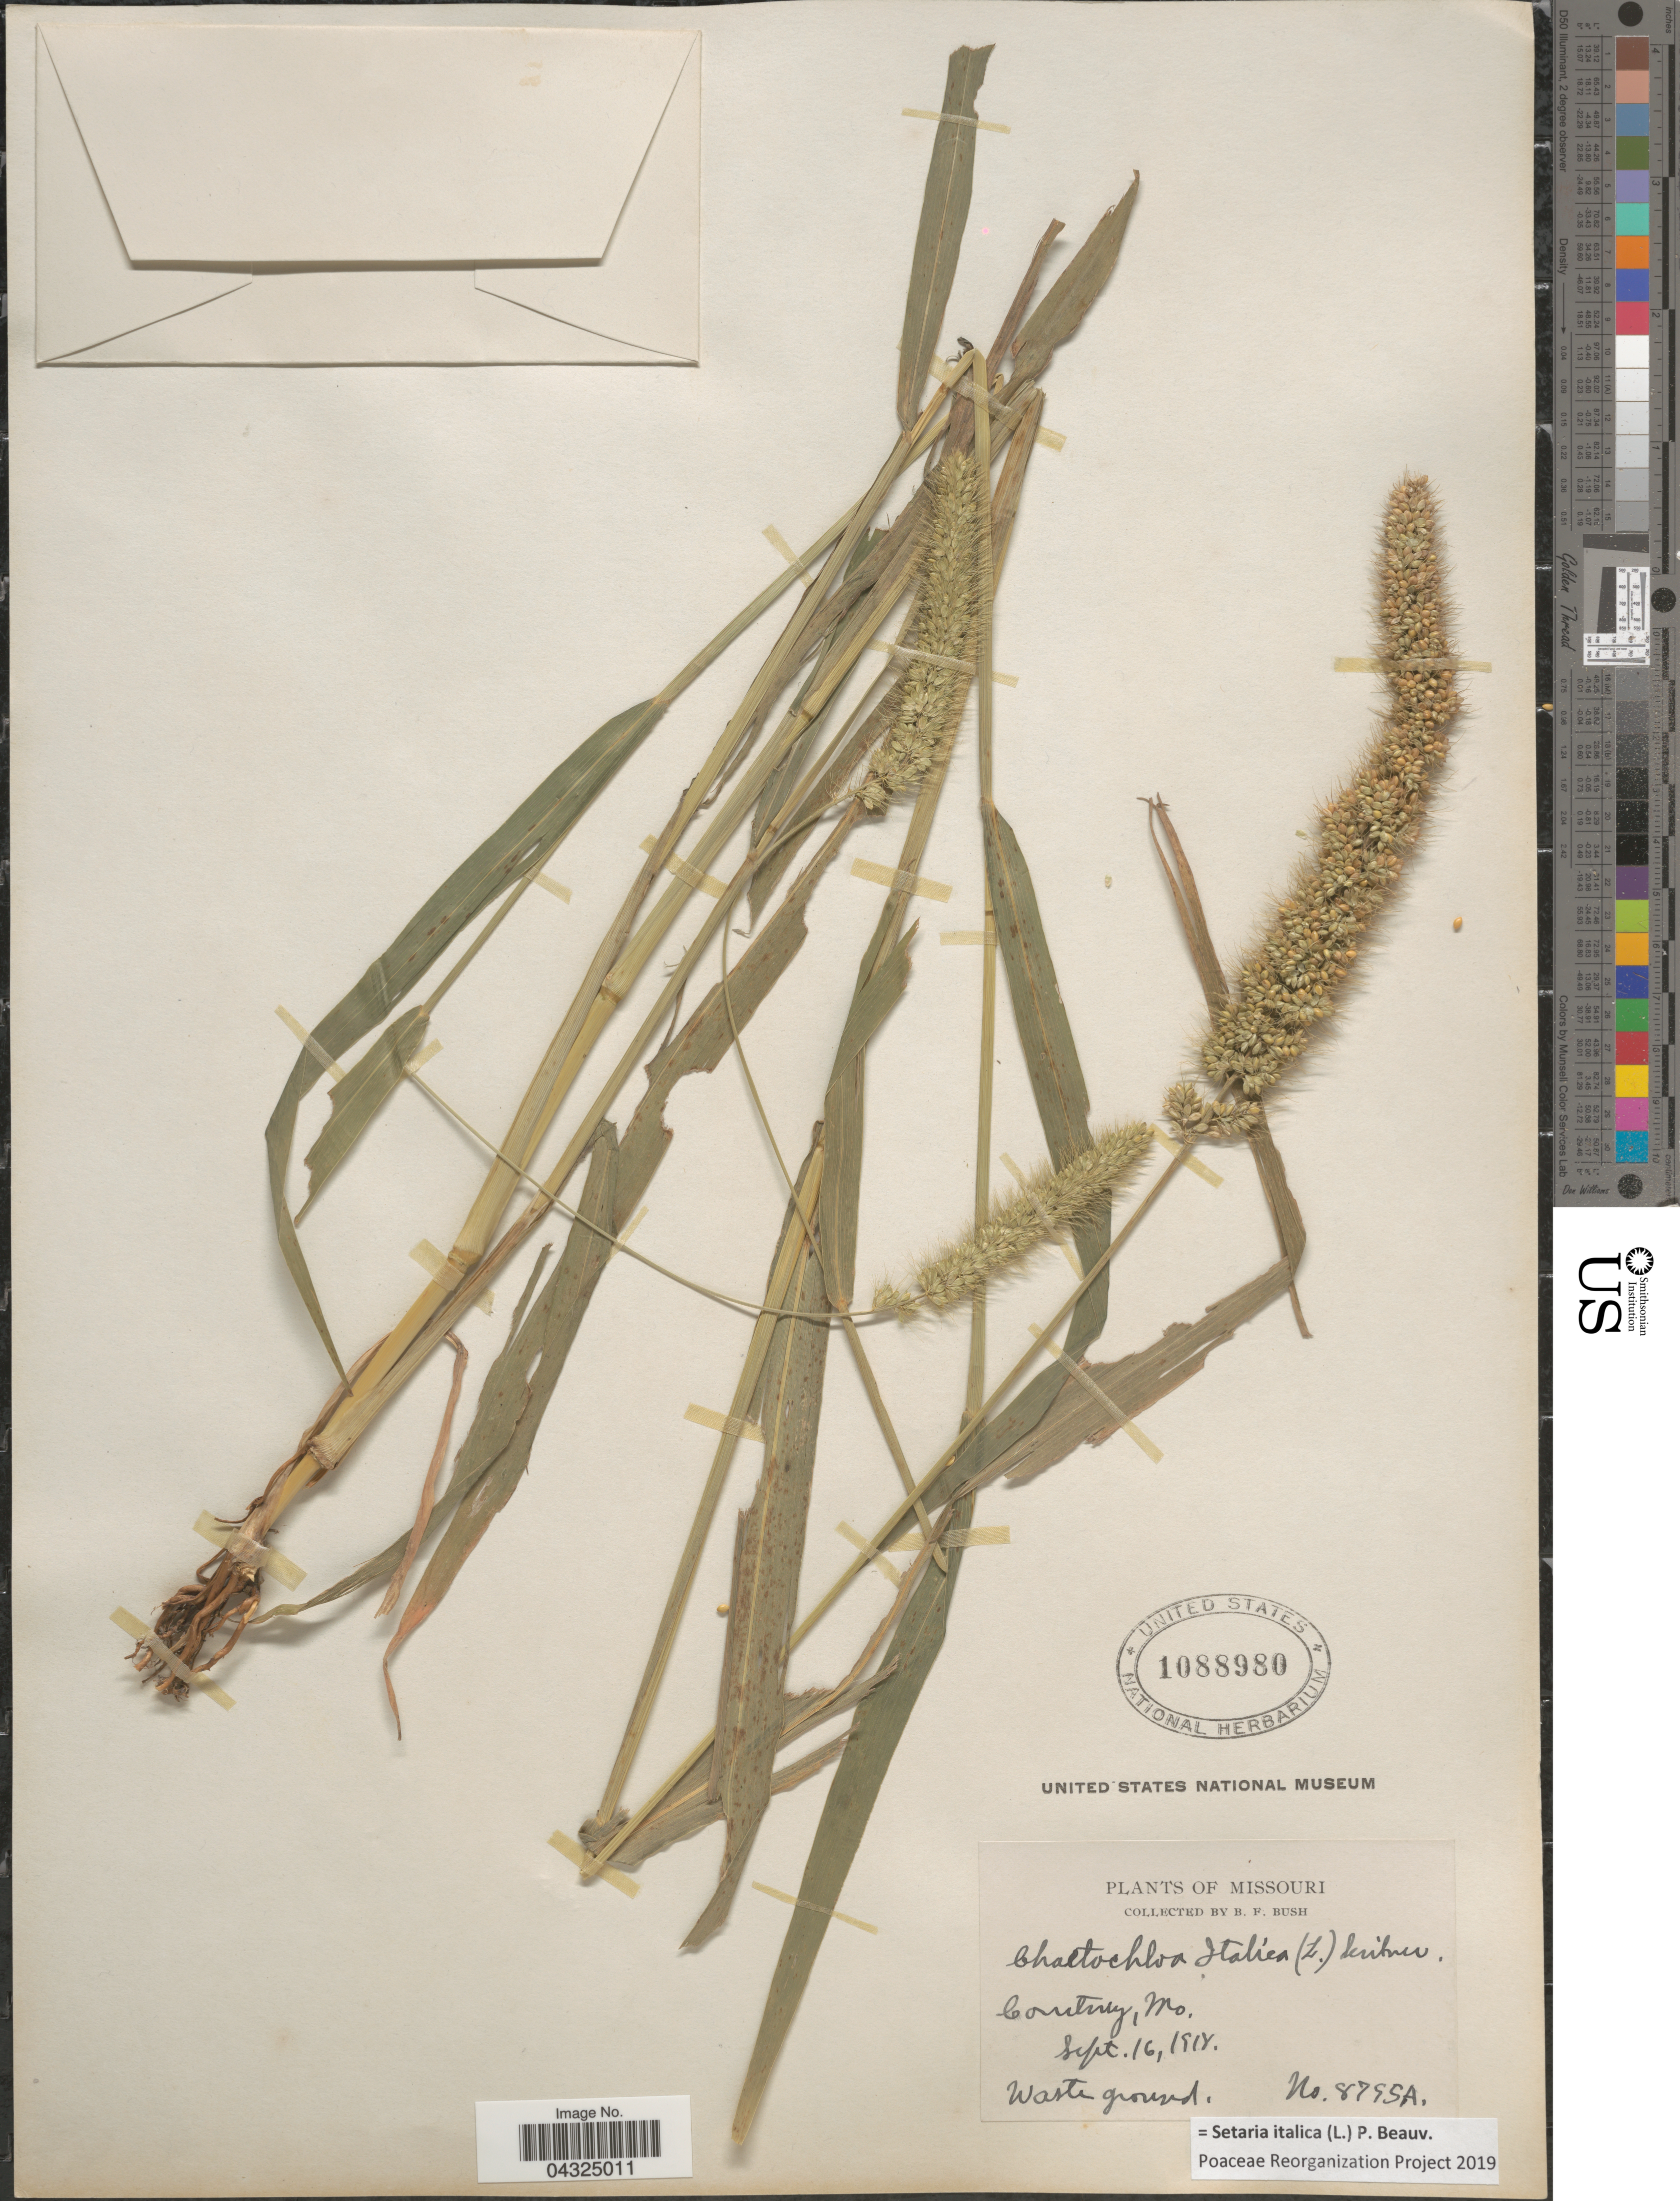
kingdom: Plantae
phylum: Tracheophyta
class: Liliopsida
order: Poales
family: Poaceae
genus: Setaria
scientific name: Setaria italica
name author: (L.) P. Beauv.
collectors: B. F. Bush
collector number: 8795A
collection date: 1918-09-16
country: United States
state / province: Missouri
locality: Courtney.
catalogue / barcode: US 1088980